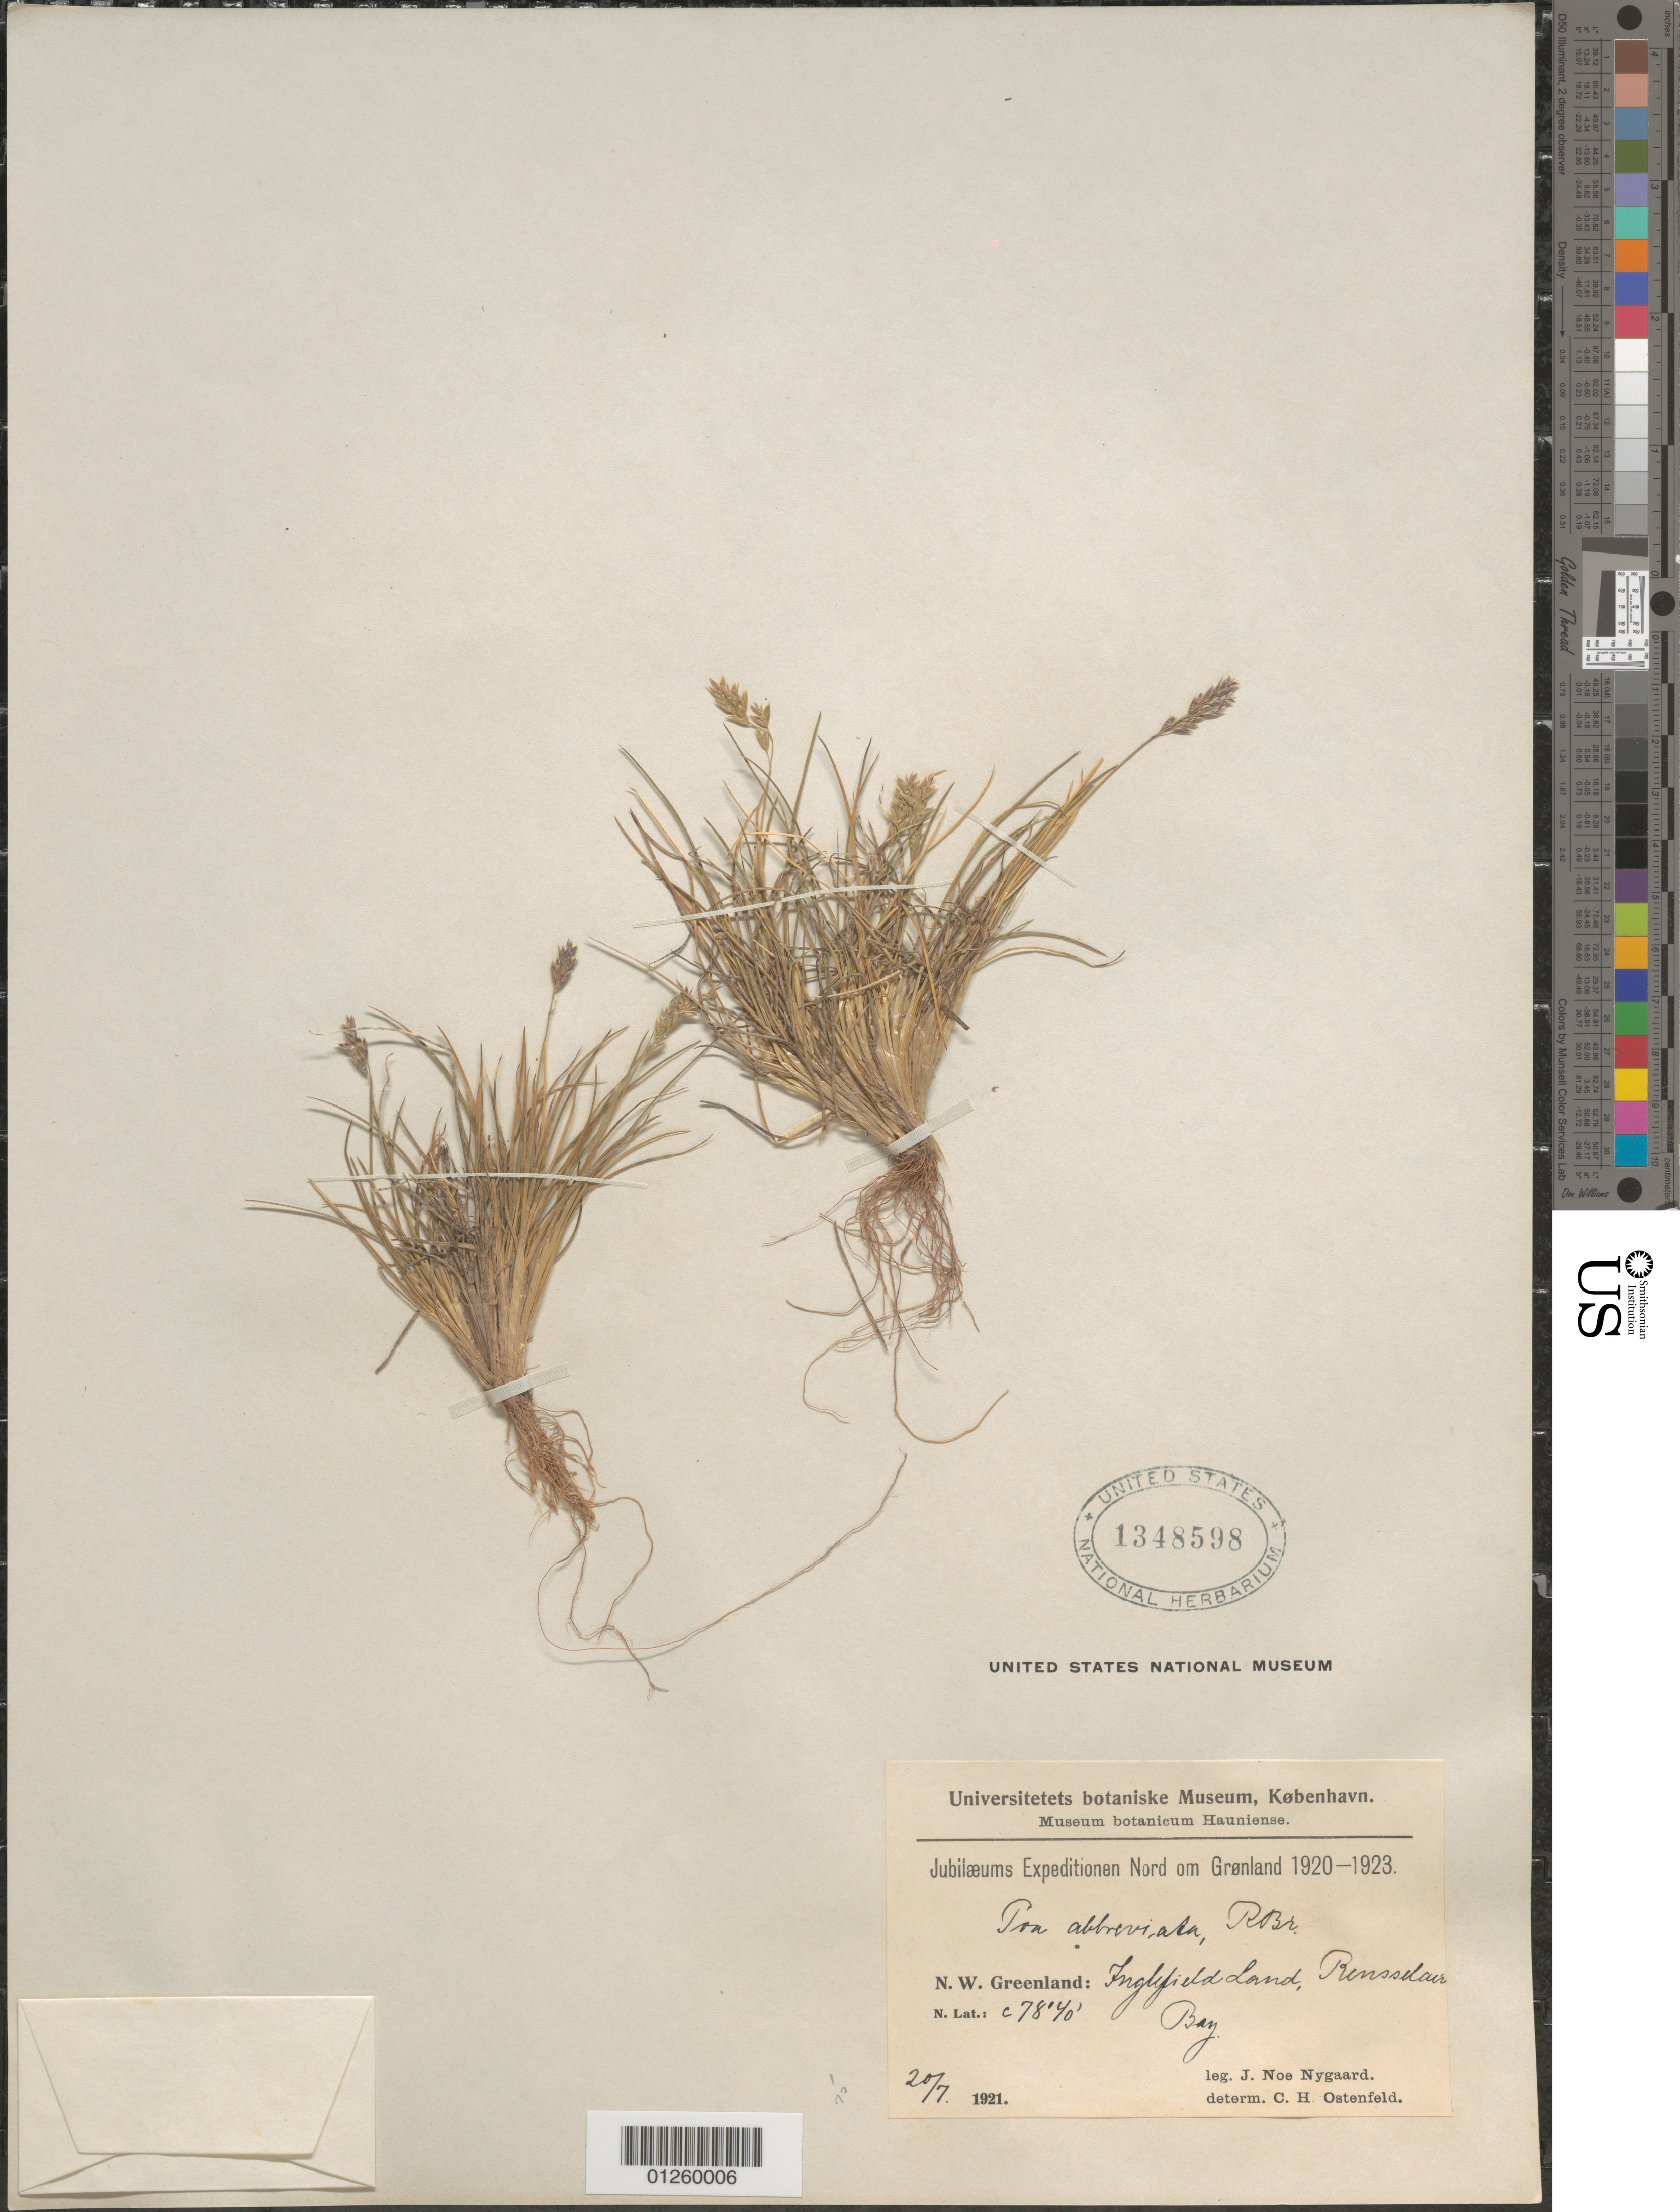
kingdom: Plantae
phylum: Tracheophyta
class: Liliopsida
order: Poales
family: Poaceae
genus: Poa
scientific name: Poa abbreviata subsp. abbreviata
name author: R. Br.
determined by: Soreng, Robert J., Research Associate (BOT), Smithsonian Institution - National Museum of Natural History (UNITED STATES)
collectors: J. Nygaard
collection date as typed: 20/7/1921.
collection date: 1921-07-20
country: Greenland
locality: N.W. Greenland: Inglefield Land, Rensselaer Bay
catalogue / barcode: US 1348598